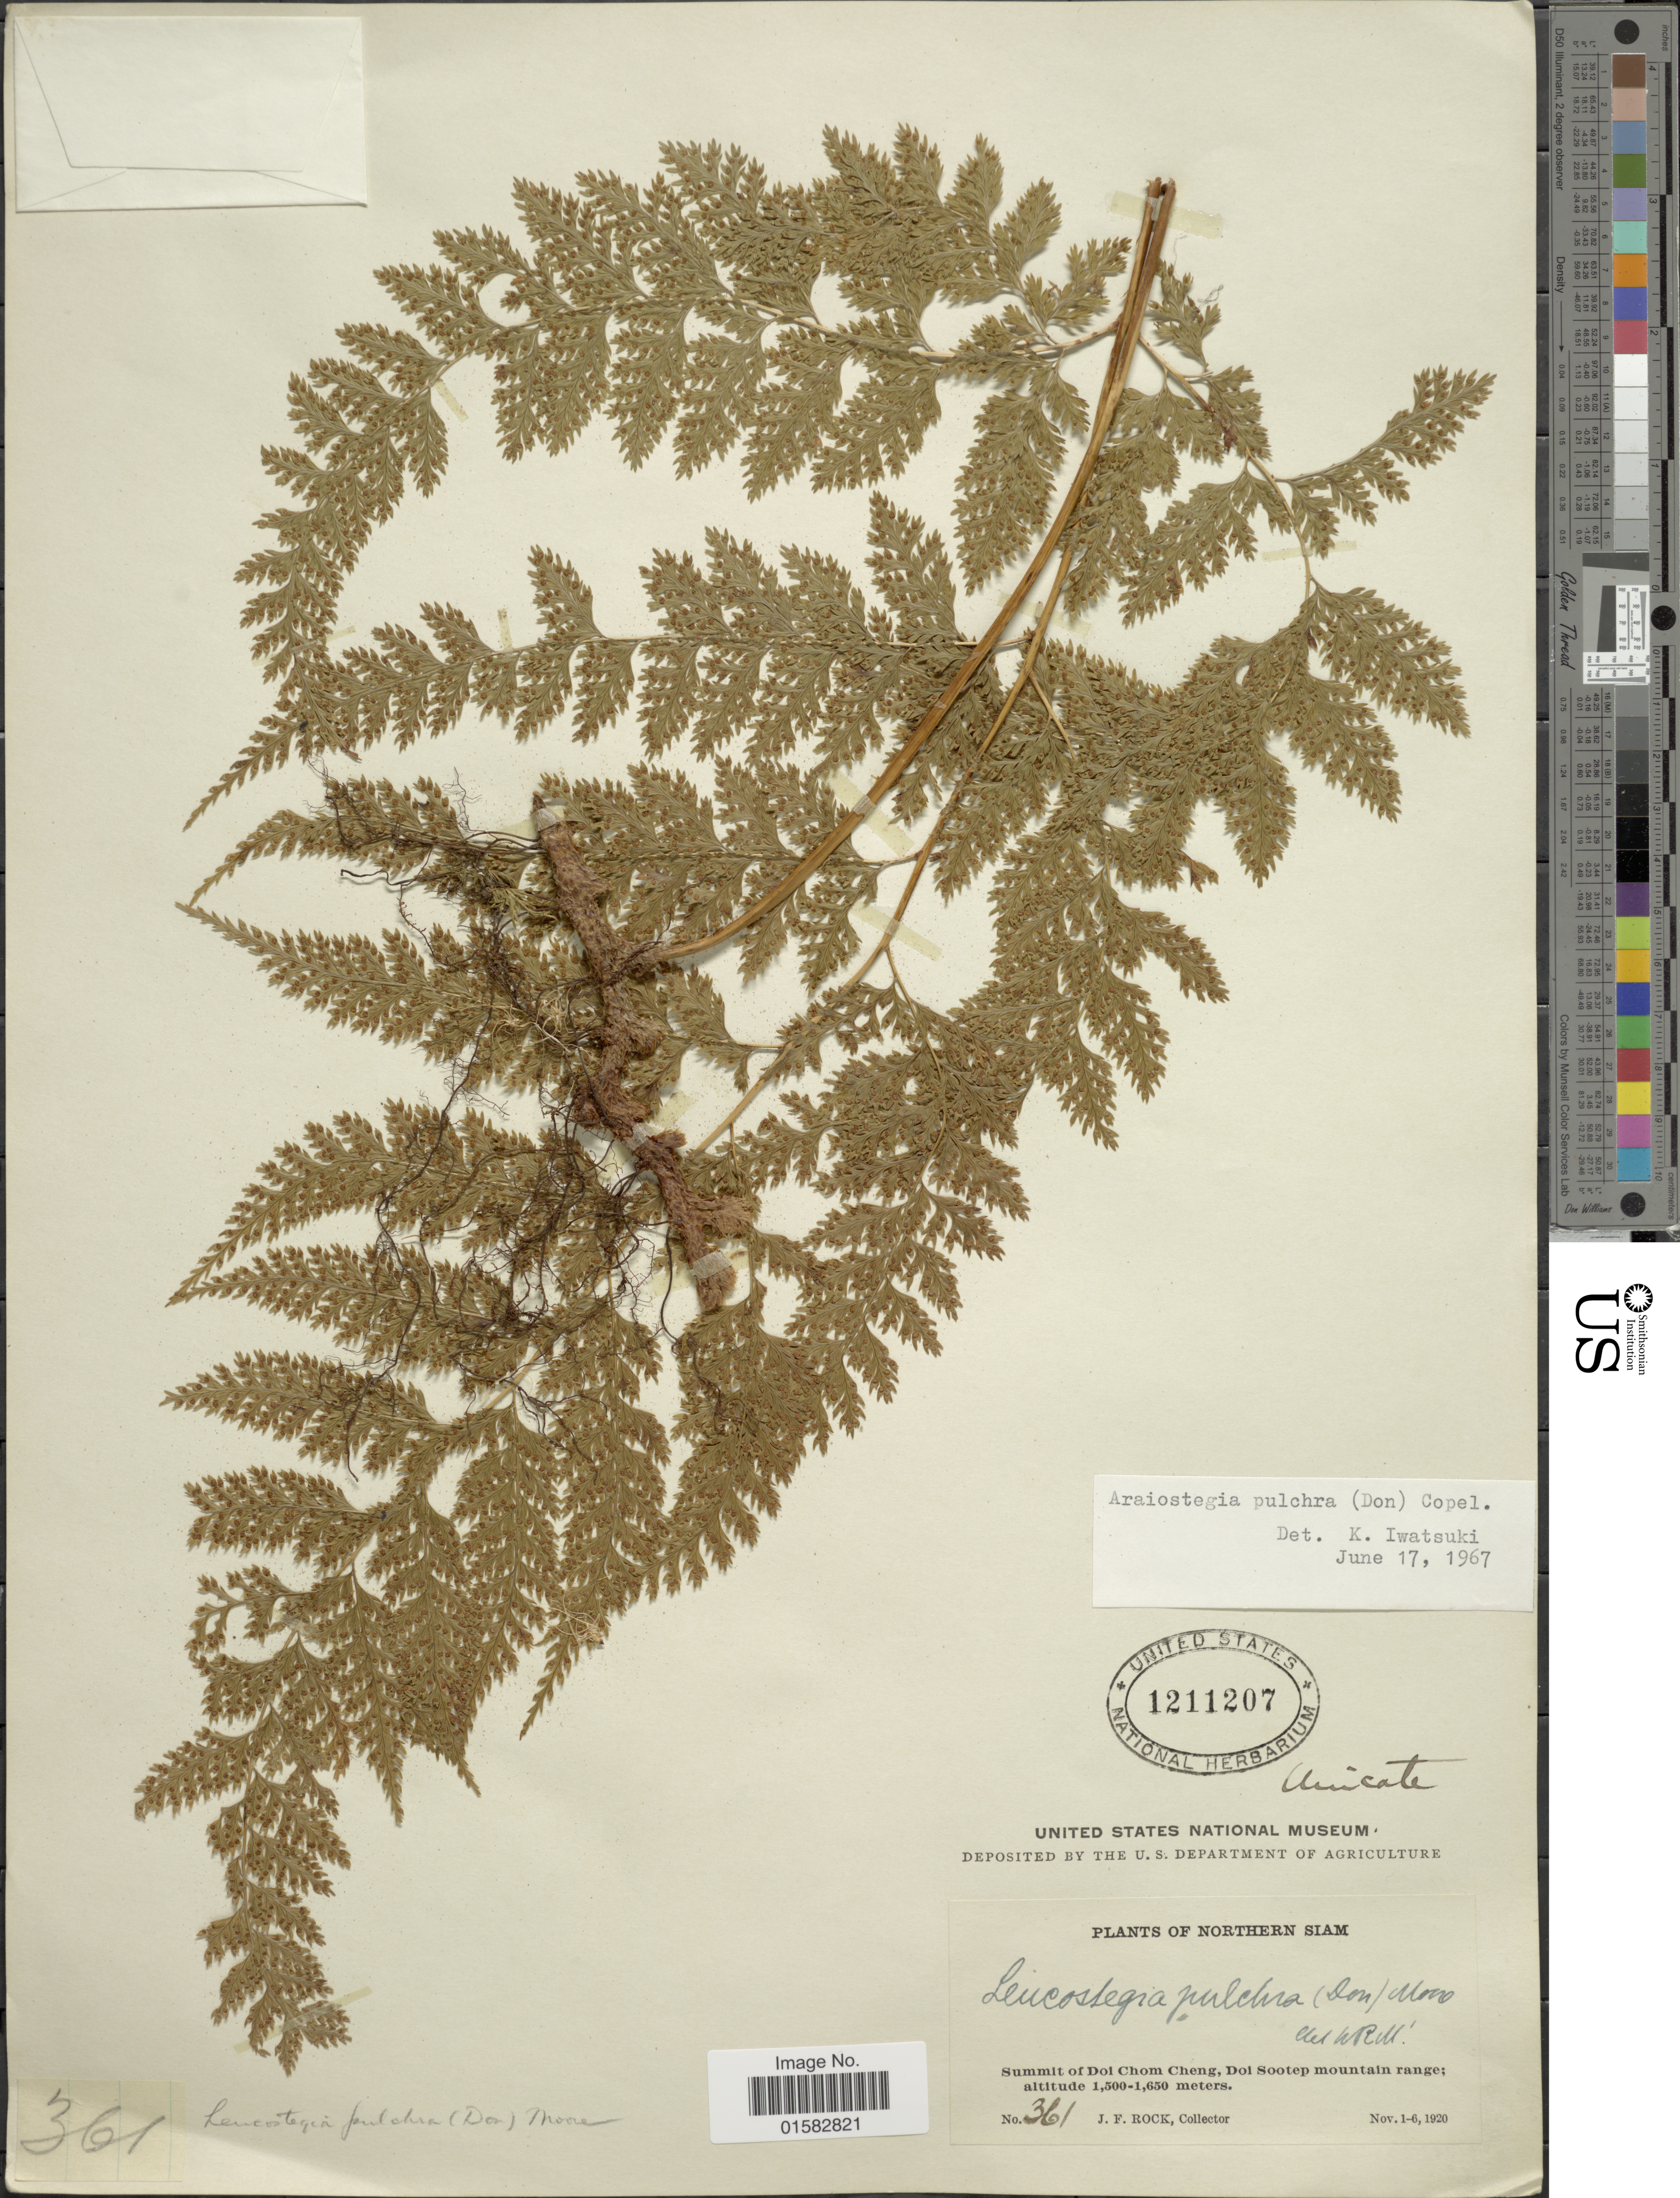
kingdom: Plantae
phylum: Tracheophyta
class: Polypodiopsida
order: Polypodiales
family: Davalliaceae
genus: Davallia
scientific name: Davallia pulchra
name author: D. Don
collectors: J. Rock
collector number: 361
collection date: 1920-11-01/1920-11-06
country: Thailand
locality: Northern Siam, Summint of Doi Chom Cheng, Doi Sootep mountains range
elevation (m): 1500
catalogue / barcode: US 1211207